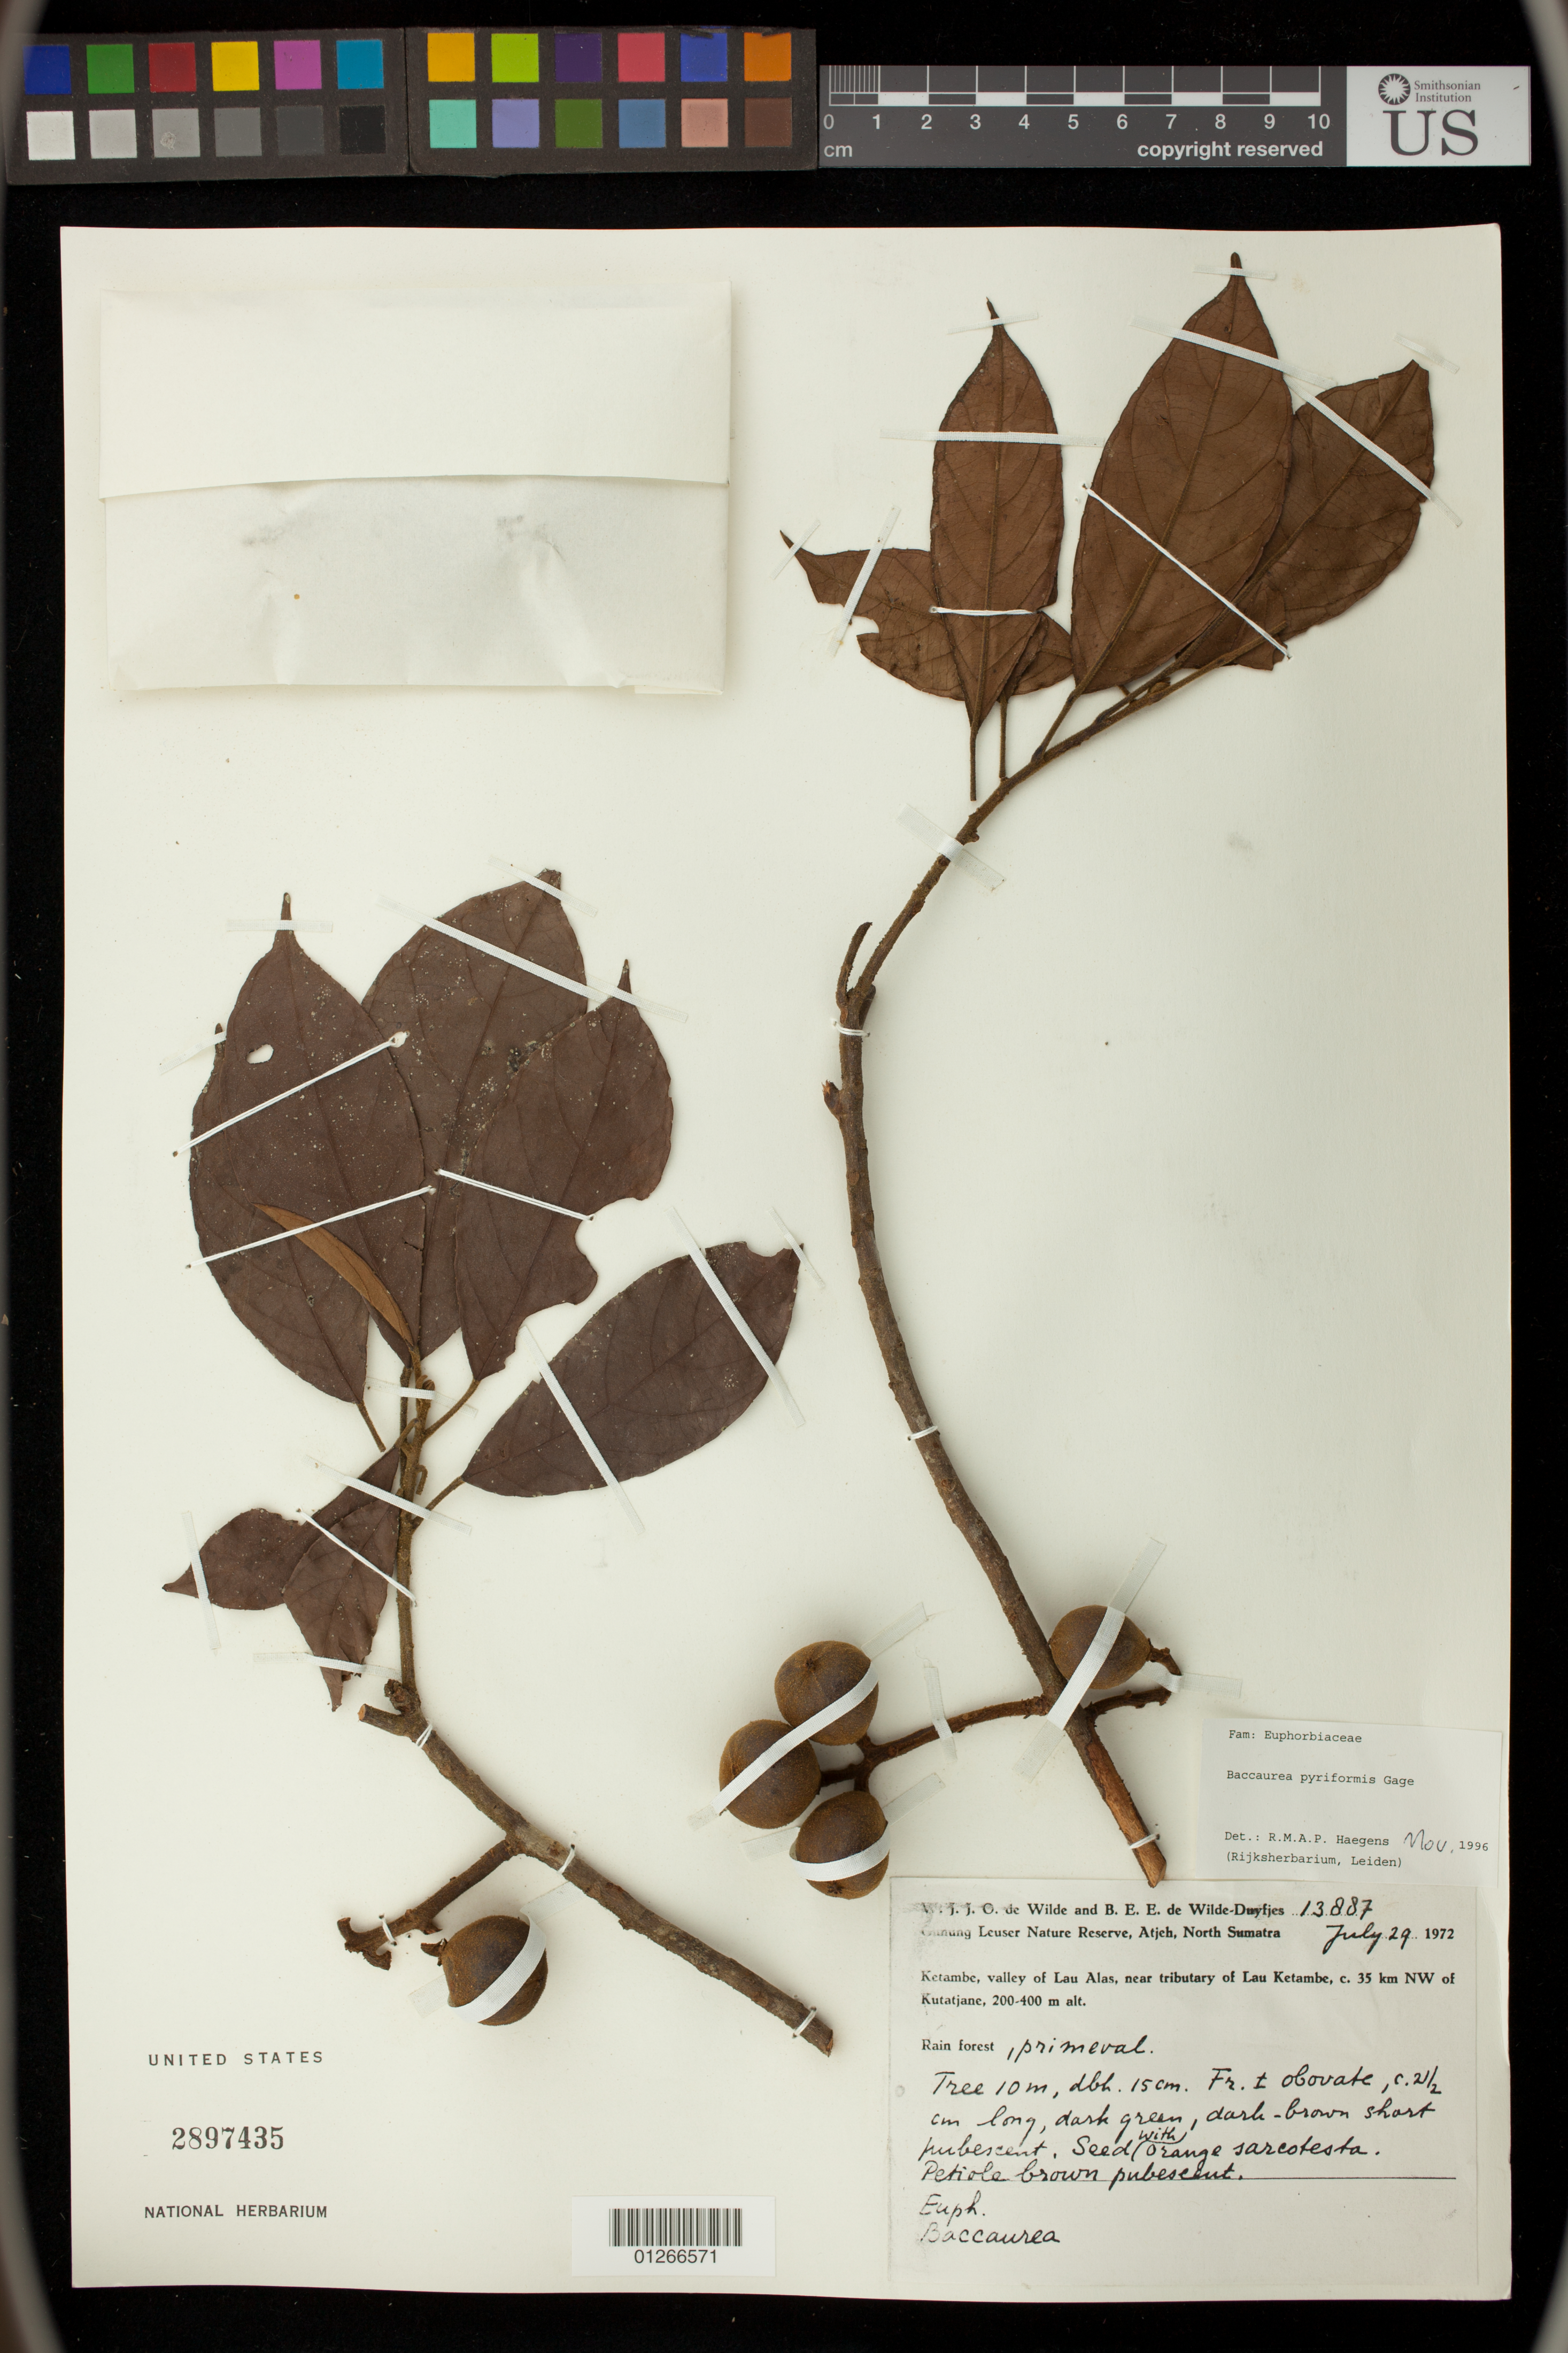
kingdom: Plantae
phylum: Tracheophyta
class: Magnoliopsida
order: Malpighiales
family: Phyllanthaceae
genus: Baccaurea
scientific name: Baccaurea pyriformis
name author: Gage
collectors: W. J. de Wilde & B. E. de Wilde-Duyfjes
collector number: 13887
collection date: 1972-07-29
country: Indonesia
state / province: Sumatra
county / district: Aceh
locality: Gunung Leuser Nature Reserve, Atjeh, North Sumatra. Ketambe, valley of Lau Alas, near tributary of Lau Ketambe, c. 35 km NW of Kutatjane.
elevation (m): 200